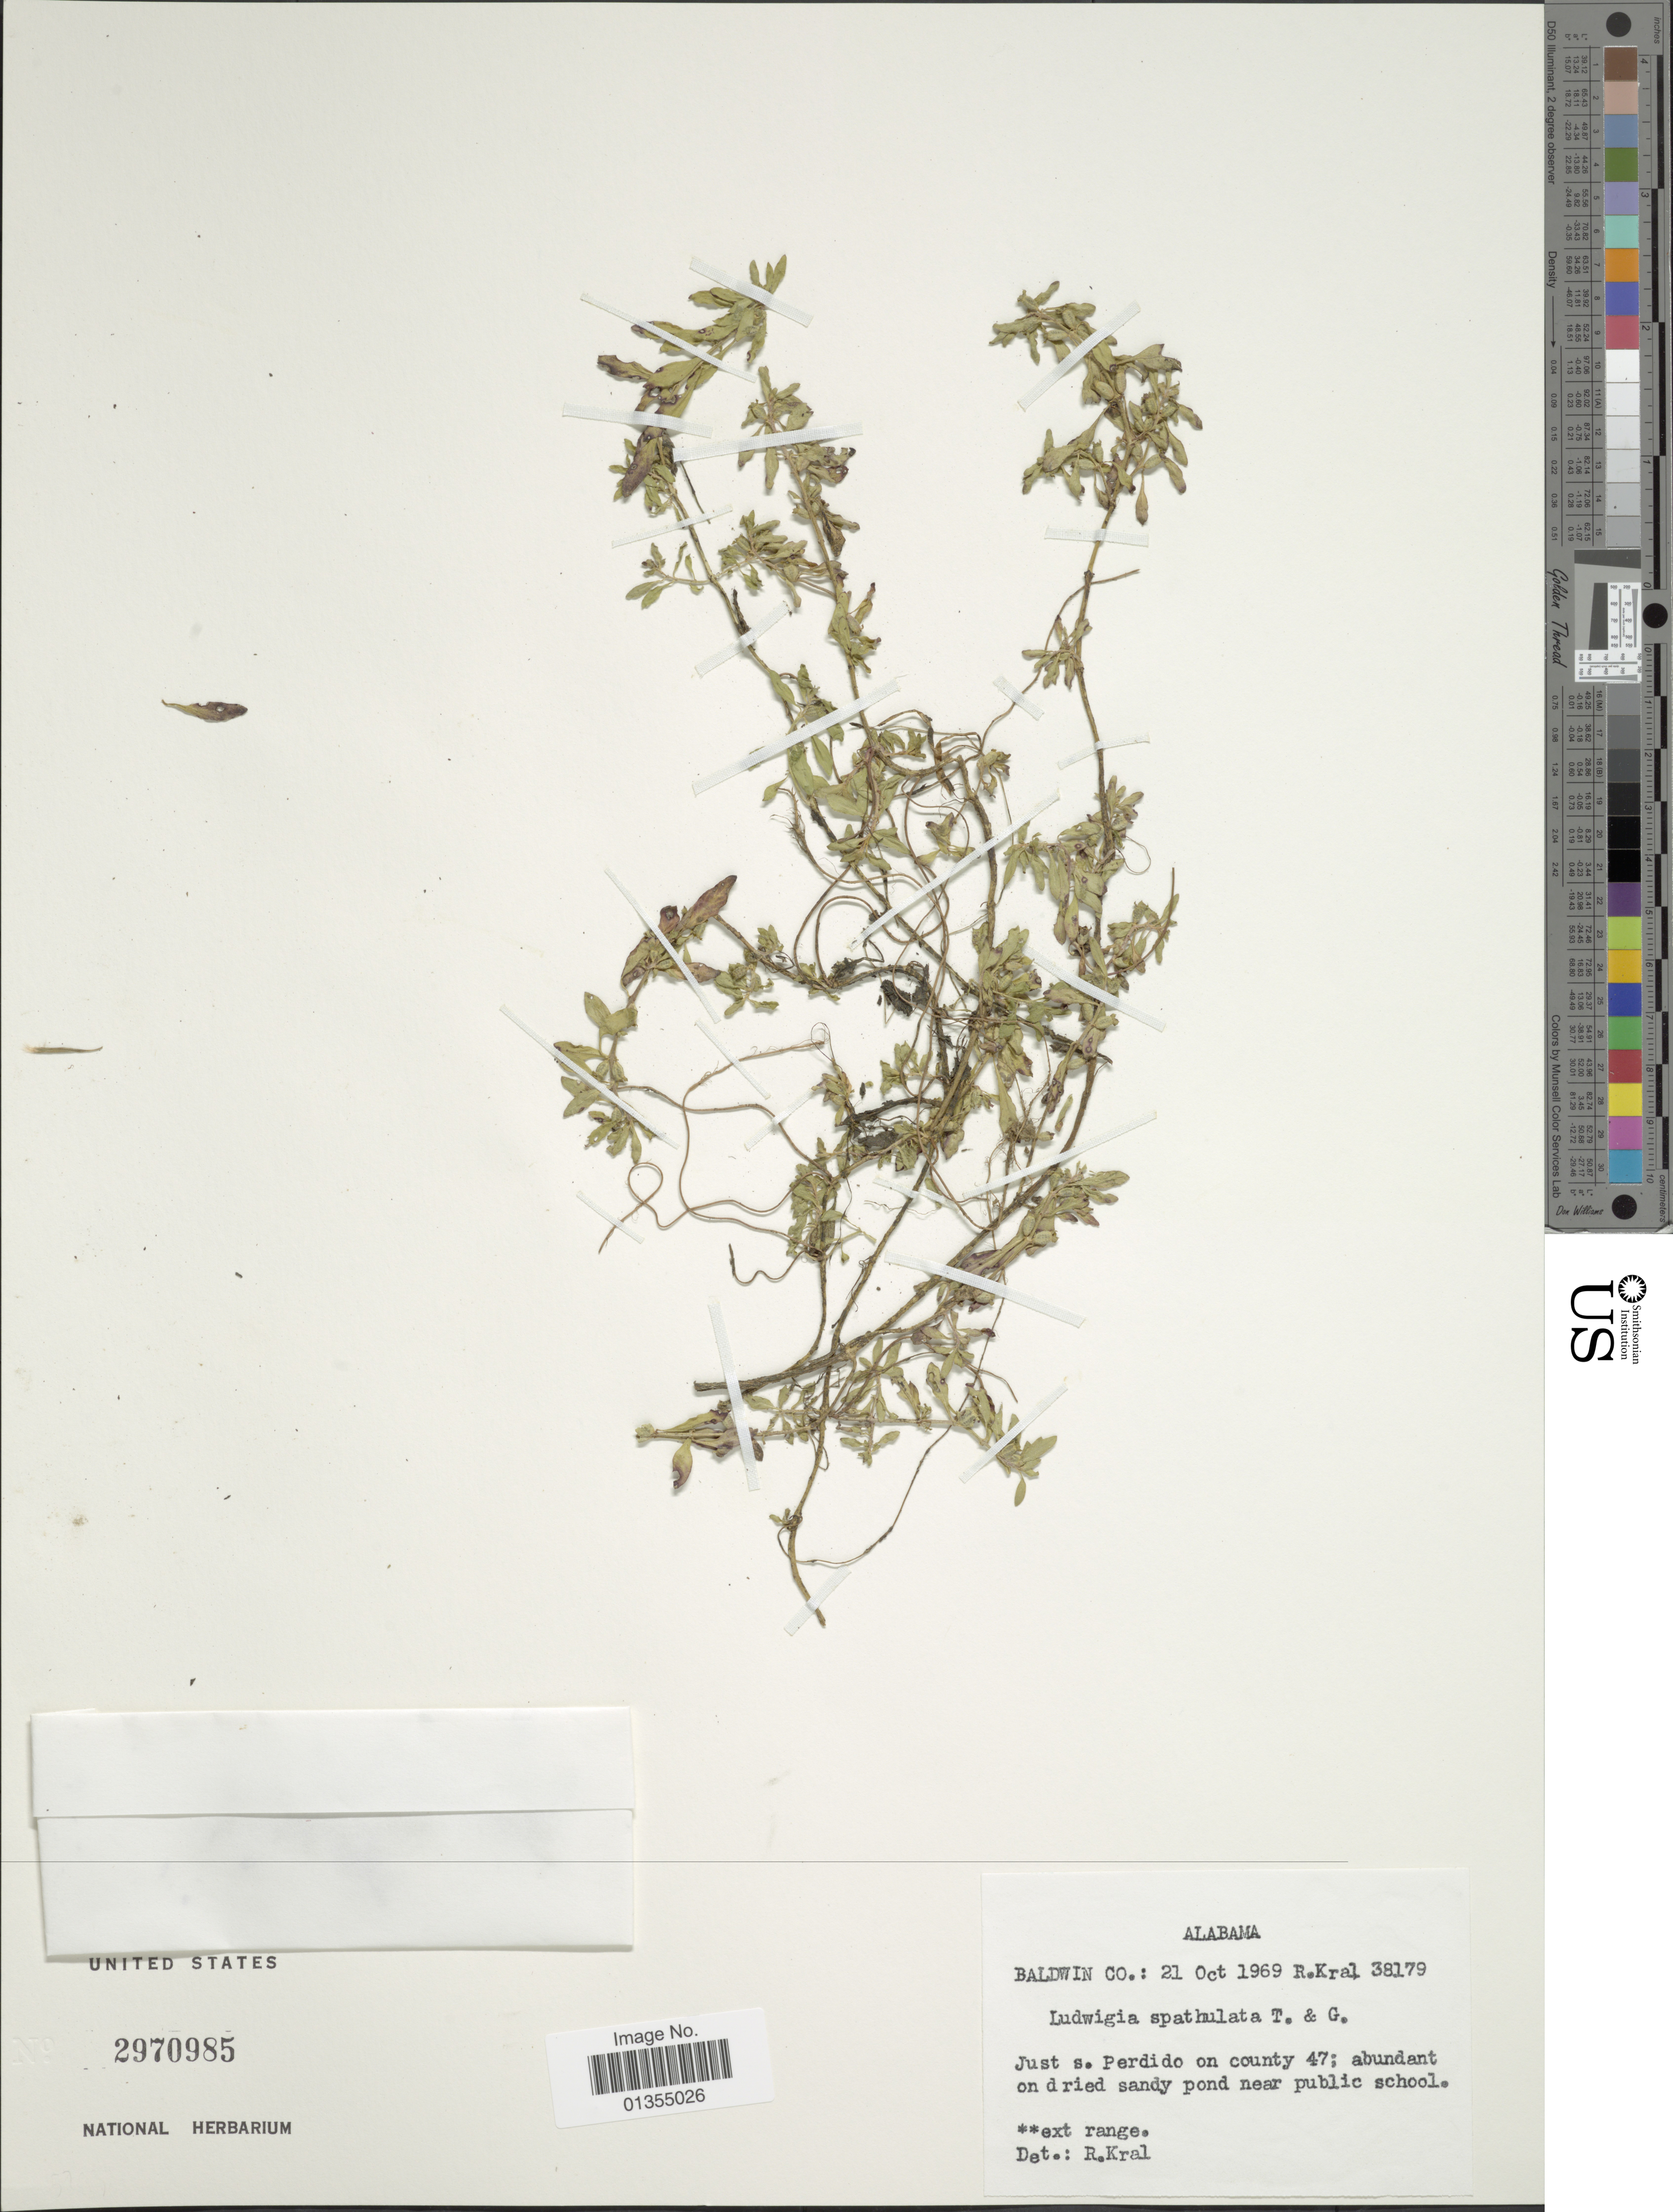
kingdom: Plantae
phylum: Tracheophyta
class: Magnoliopsida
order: Myrtales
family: Onagraceae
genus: Ludwigia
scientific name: Ludwigia spathulata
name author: Torr. & A. Gray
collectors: R. Kral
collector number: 38179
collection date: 1969-10-21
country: United States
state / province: Alabama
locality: Baldwin Co, just s. Perdido on county 47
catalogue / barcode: US 2970985